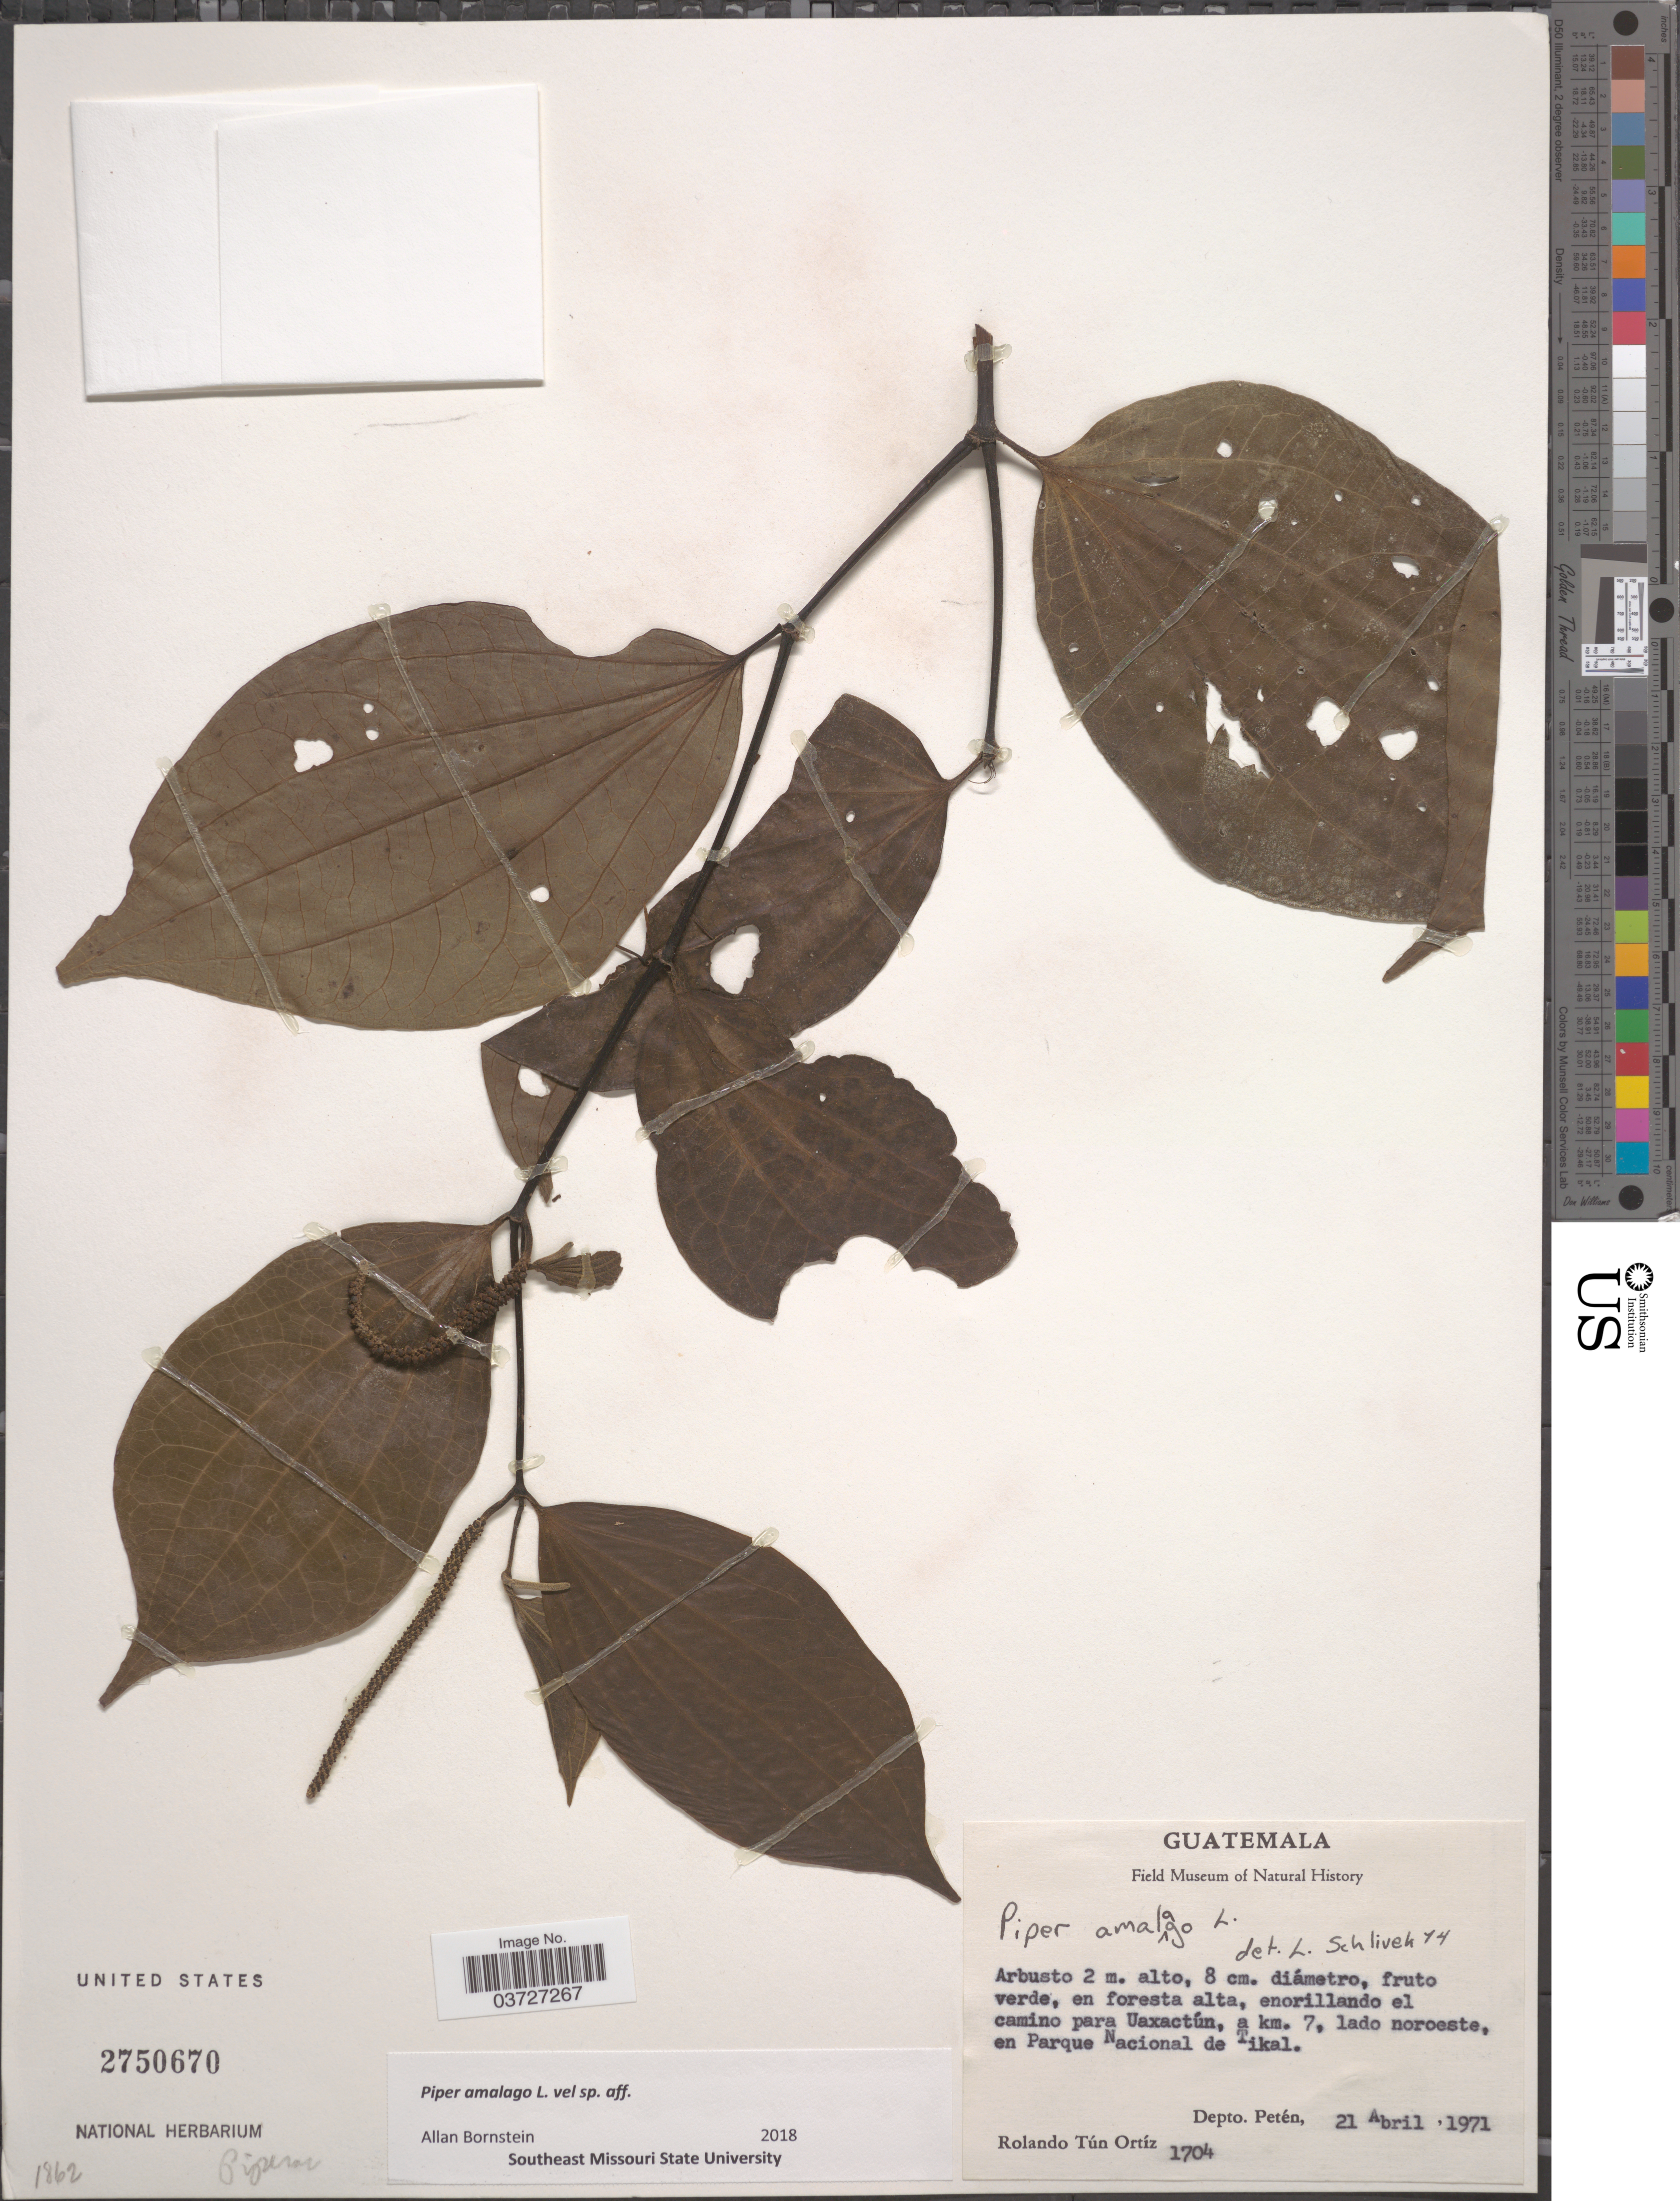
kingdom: Plantae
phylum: Tracheophyta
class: Magnoliopsida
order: Piperales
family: Piperaceae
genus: Piper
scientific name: Piper amalago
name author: L.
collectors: R. T. Ortíz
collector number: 1704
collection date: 1971-04-21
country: Guatemala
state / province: El Peten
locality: En foresta alta, enorillando el camino para Uaxactún, a km. 7, lado noroeste, en Parque Nacional de Tikal. Depto. Petén.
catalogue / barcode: US 2750670